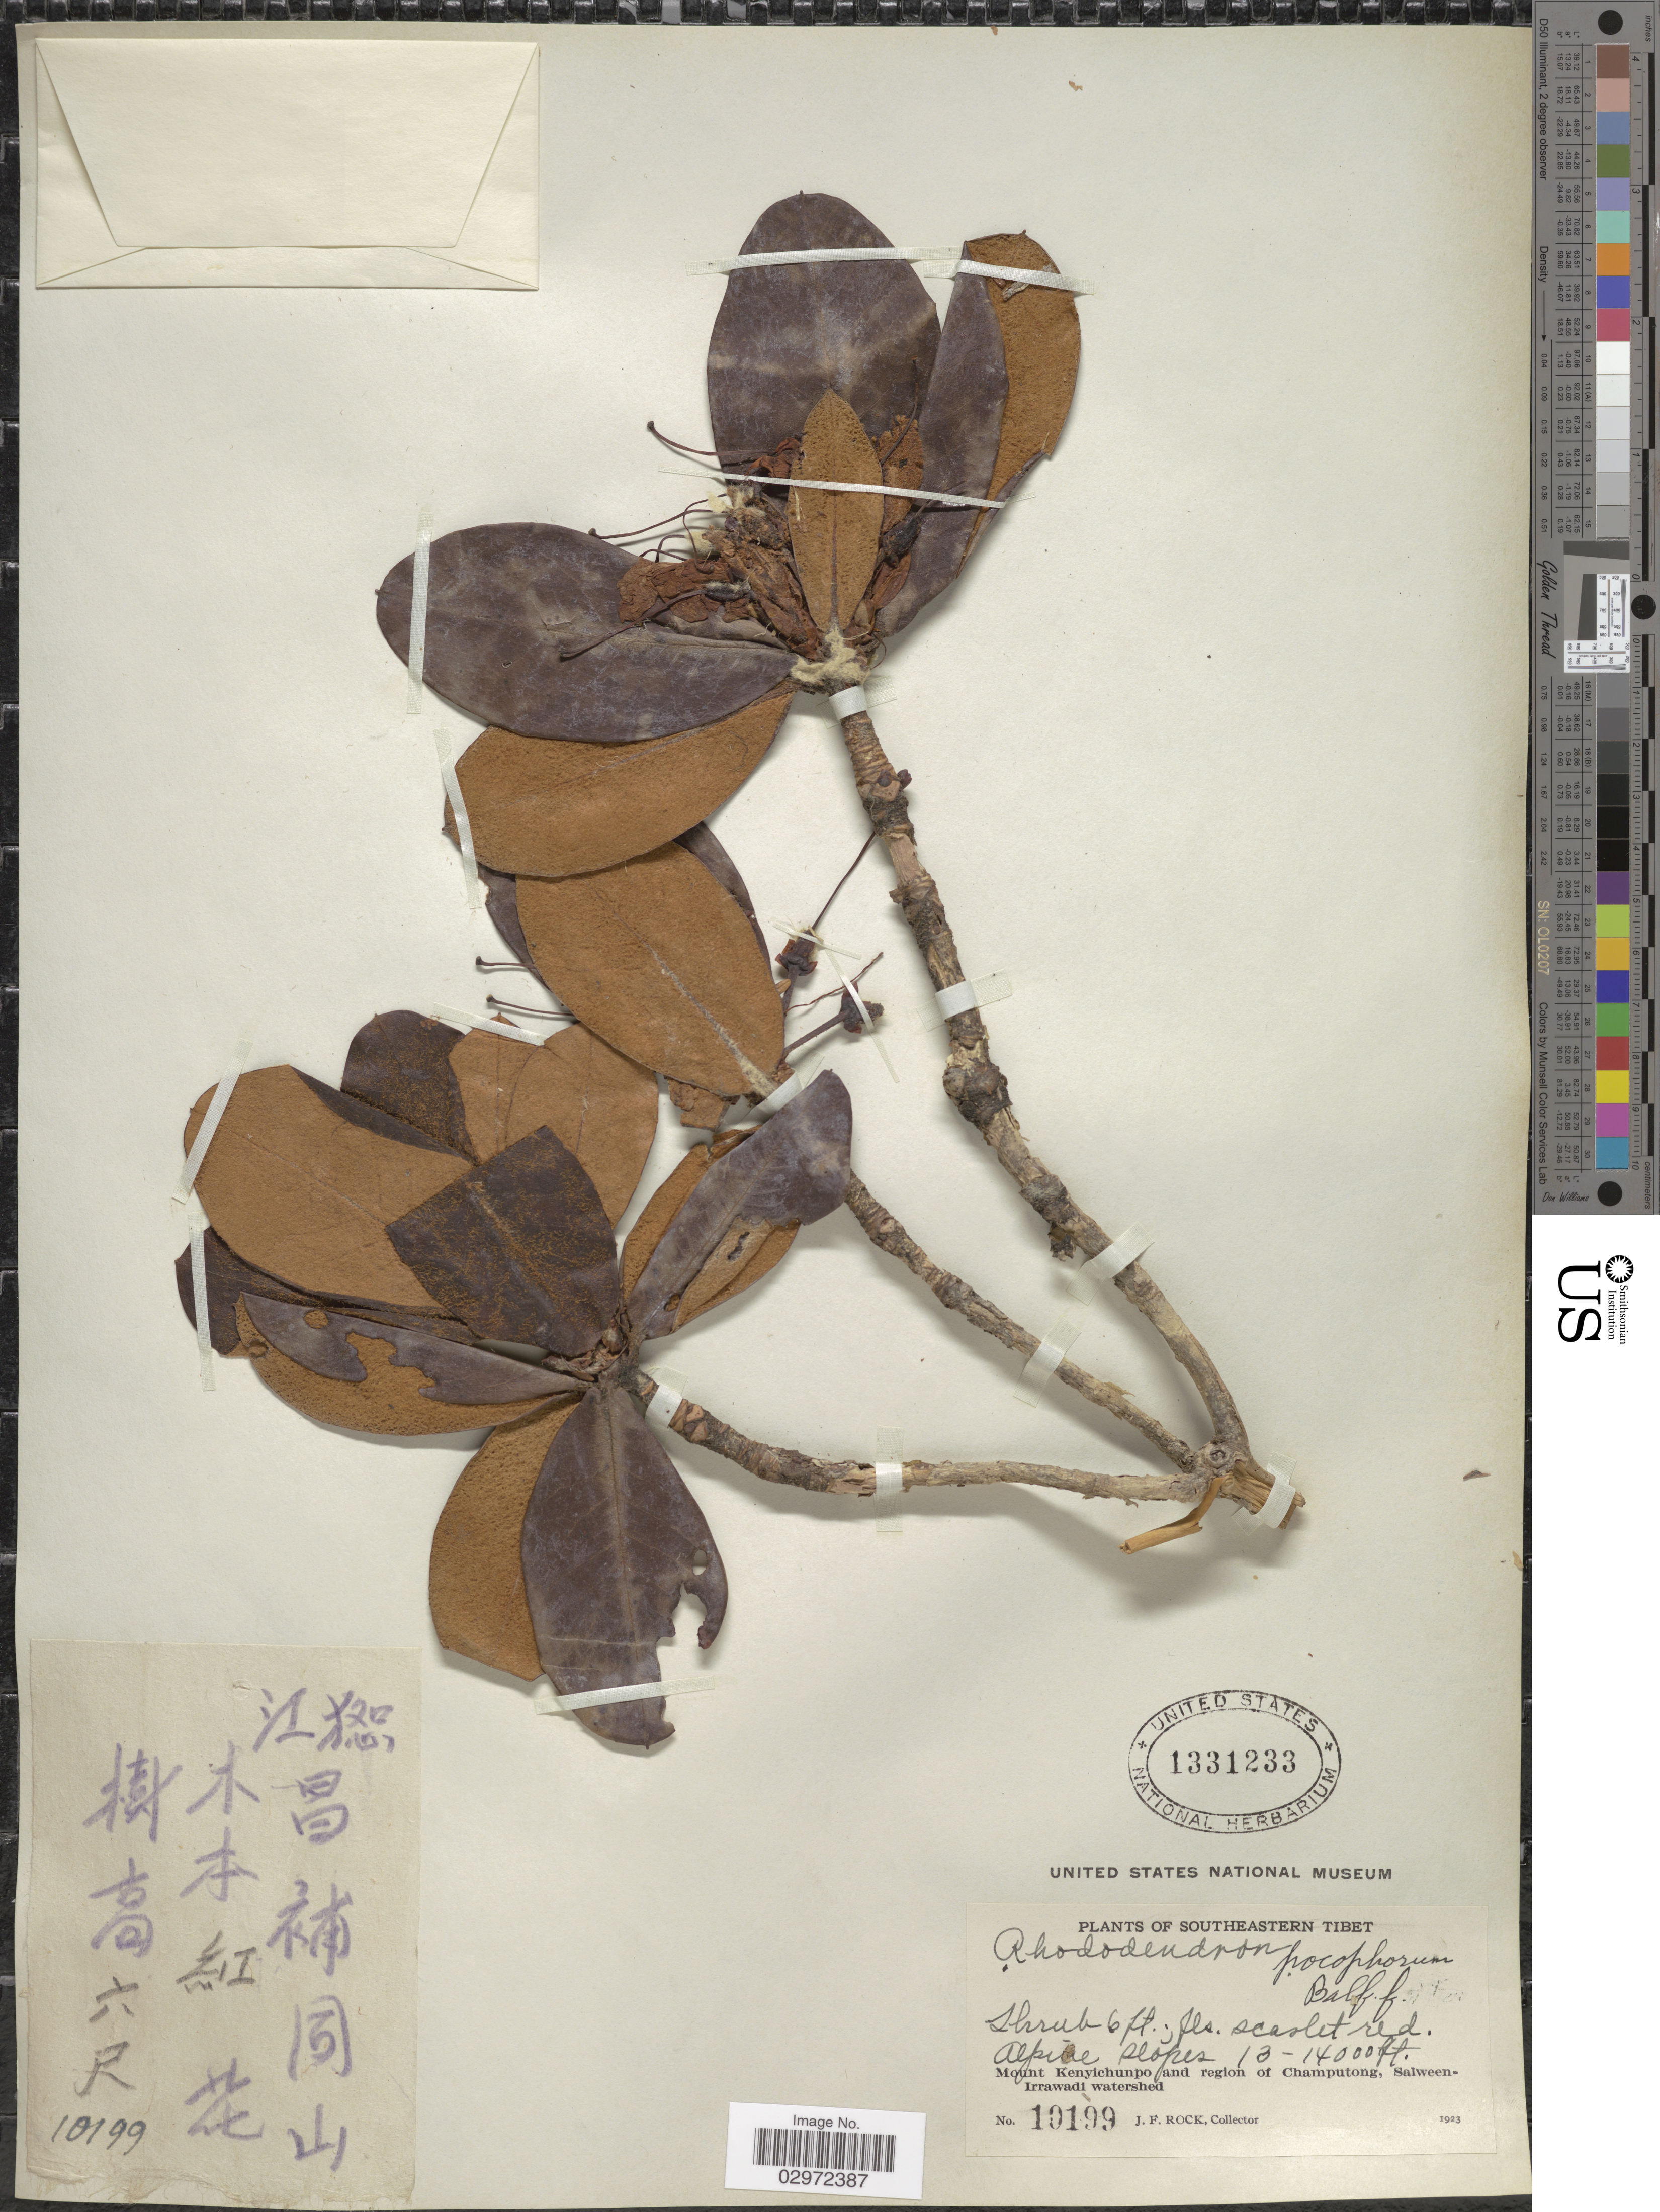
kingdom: Plantae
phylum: Tracheophyta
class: Magnoliopsida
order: Ericales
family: Ericaceae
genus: Rhododendron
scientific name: Rhododendron pocophorum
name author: Balf. f. ex Tagg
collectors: J. Rock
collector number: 10199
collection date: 1923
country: China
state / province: Xizang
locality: Southeastern Tibet, Mount Kenyichunpo and region of Champutong, Salween-Irrawadi watershed.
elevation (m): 3962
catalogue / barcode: US 1331233